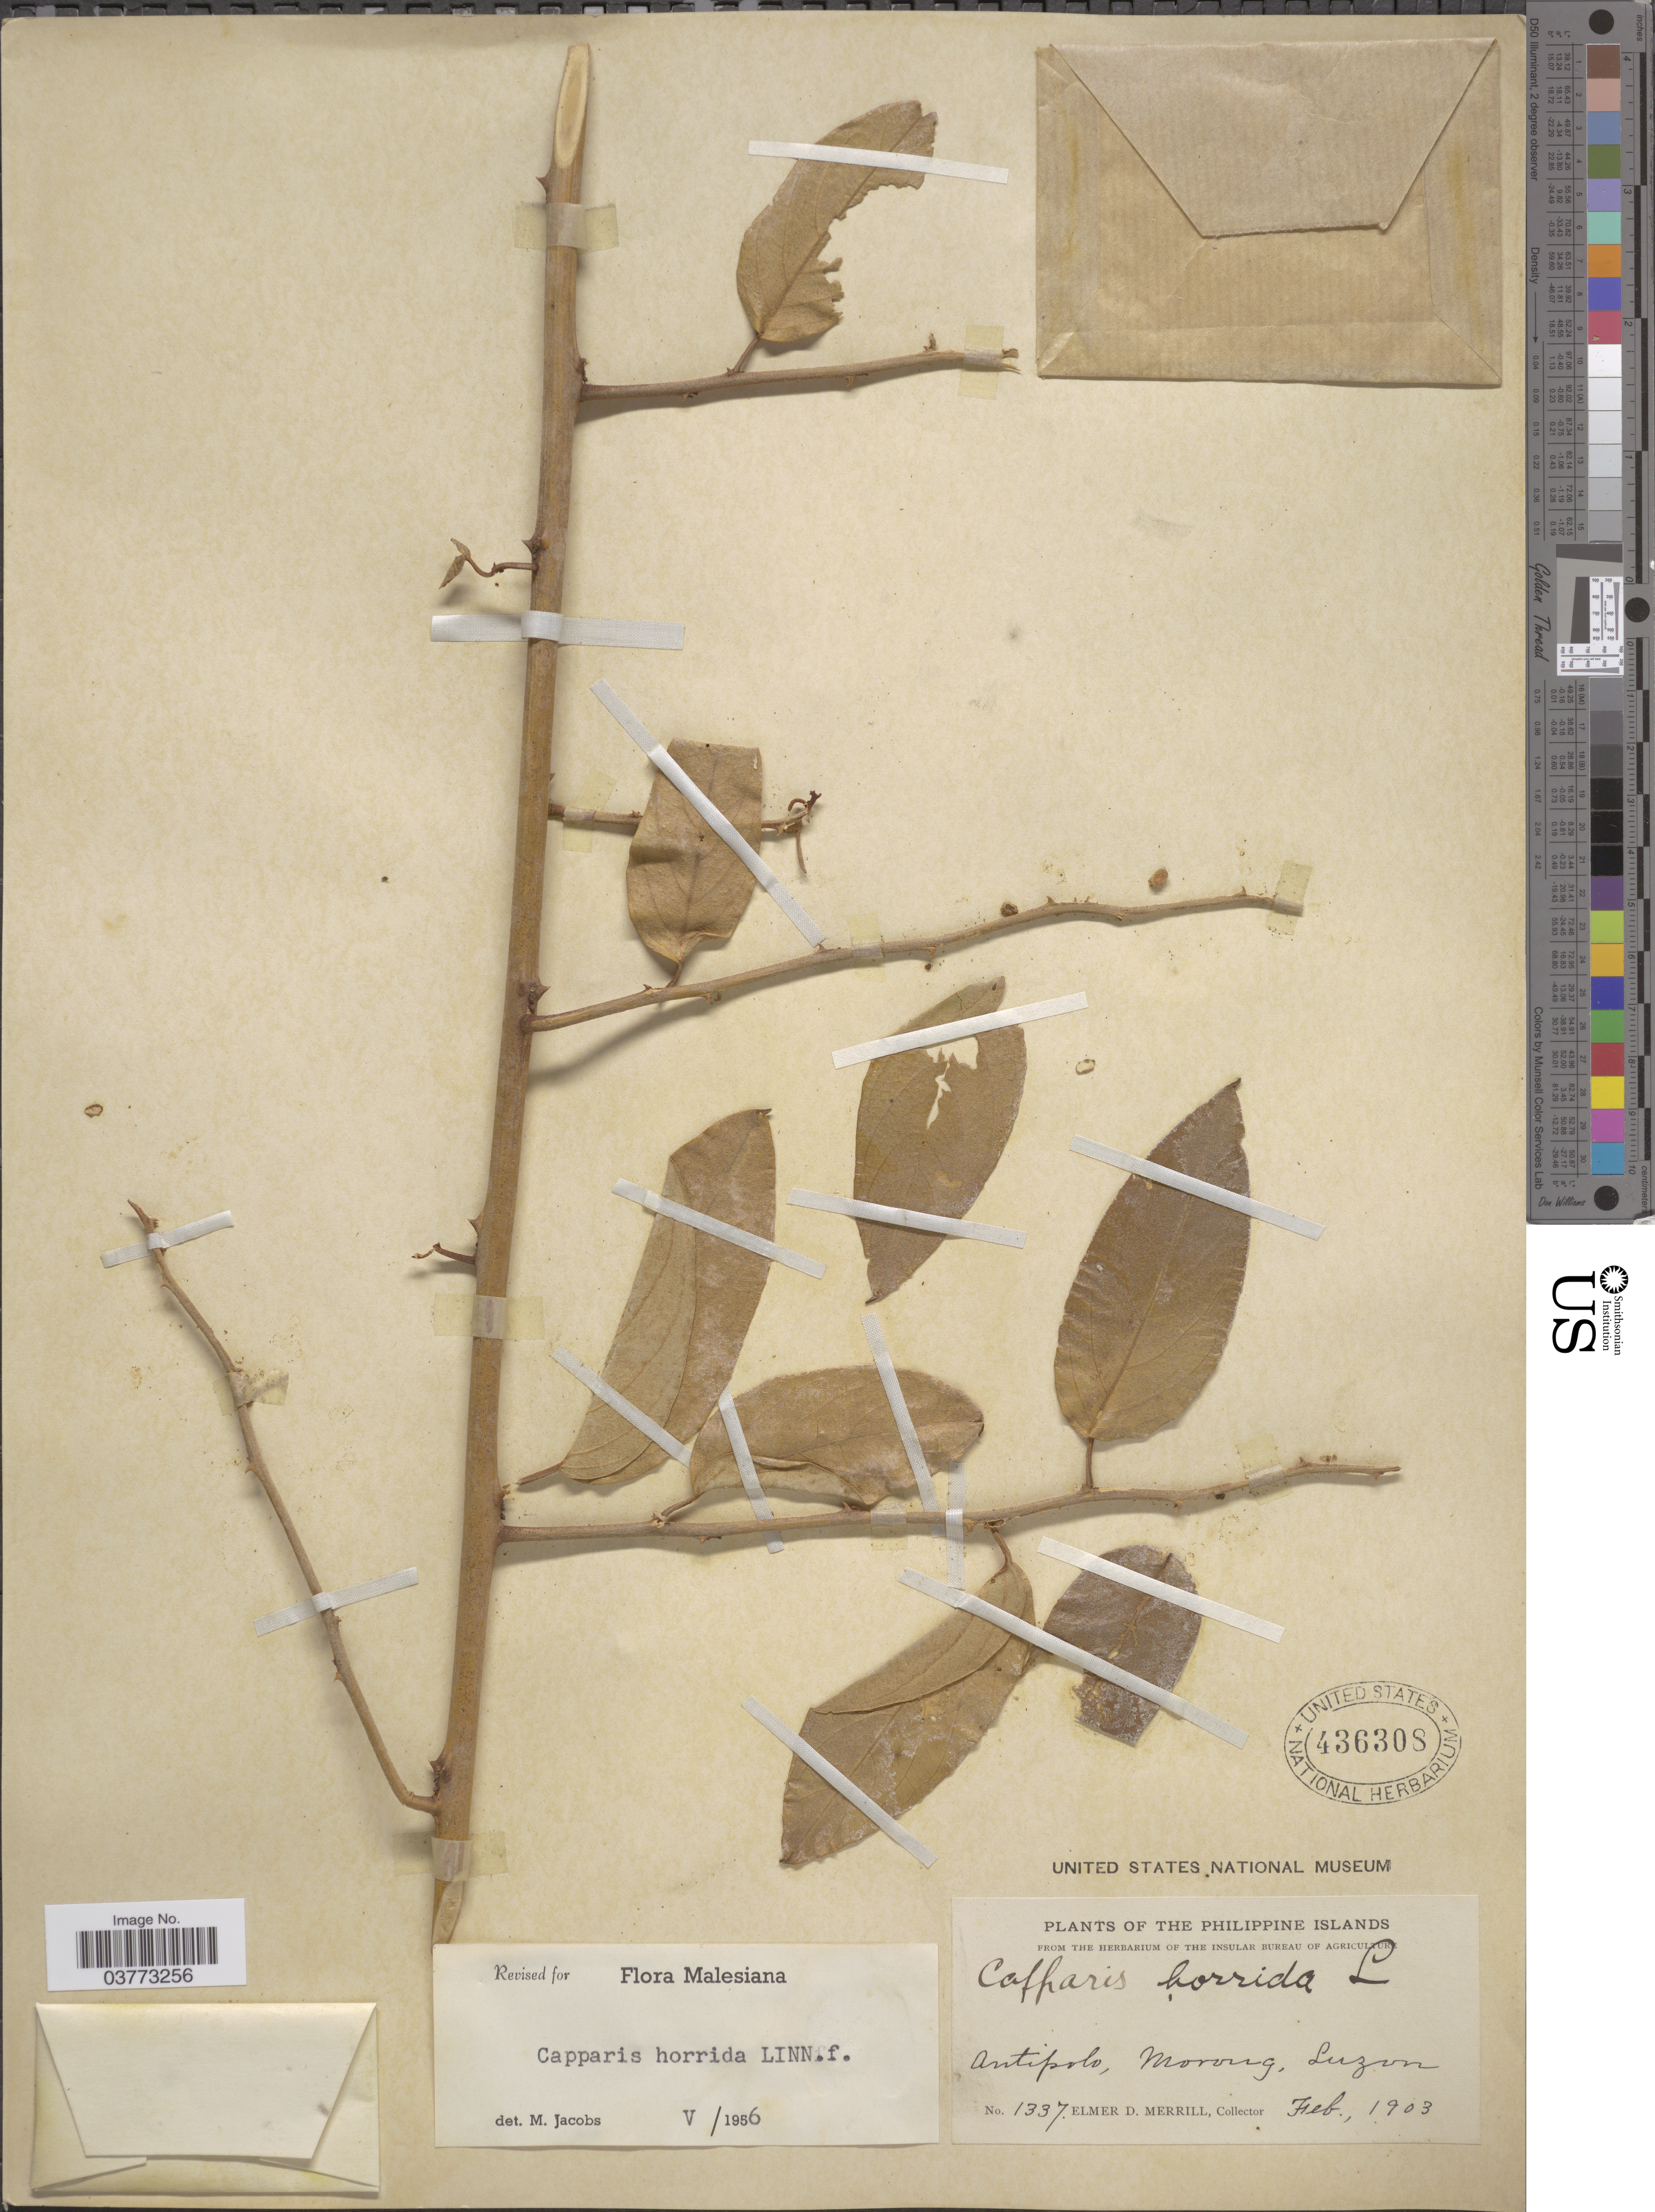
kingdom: Plantae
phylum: Tracheophyta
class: Magnoliopsida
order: Brassicales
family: Capparaceae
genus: Capparis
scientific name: Capparis horrida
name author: L. f.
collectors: E. D. Merrill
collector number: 1337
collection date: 1903-02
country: Philippines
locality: The Philippine Islands. Antipolo, Morong, Luzon.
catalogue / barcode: US 436308